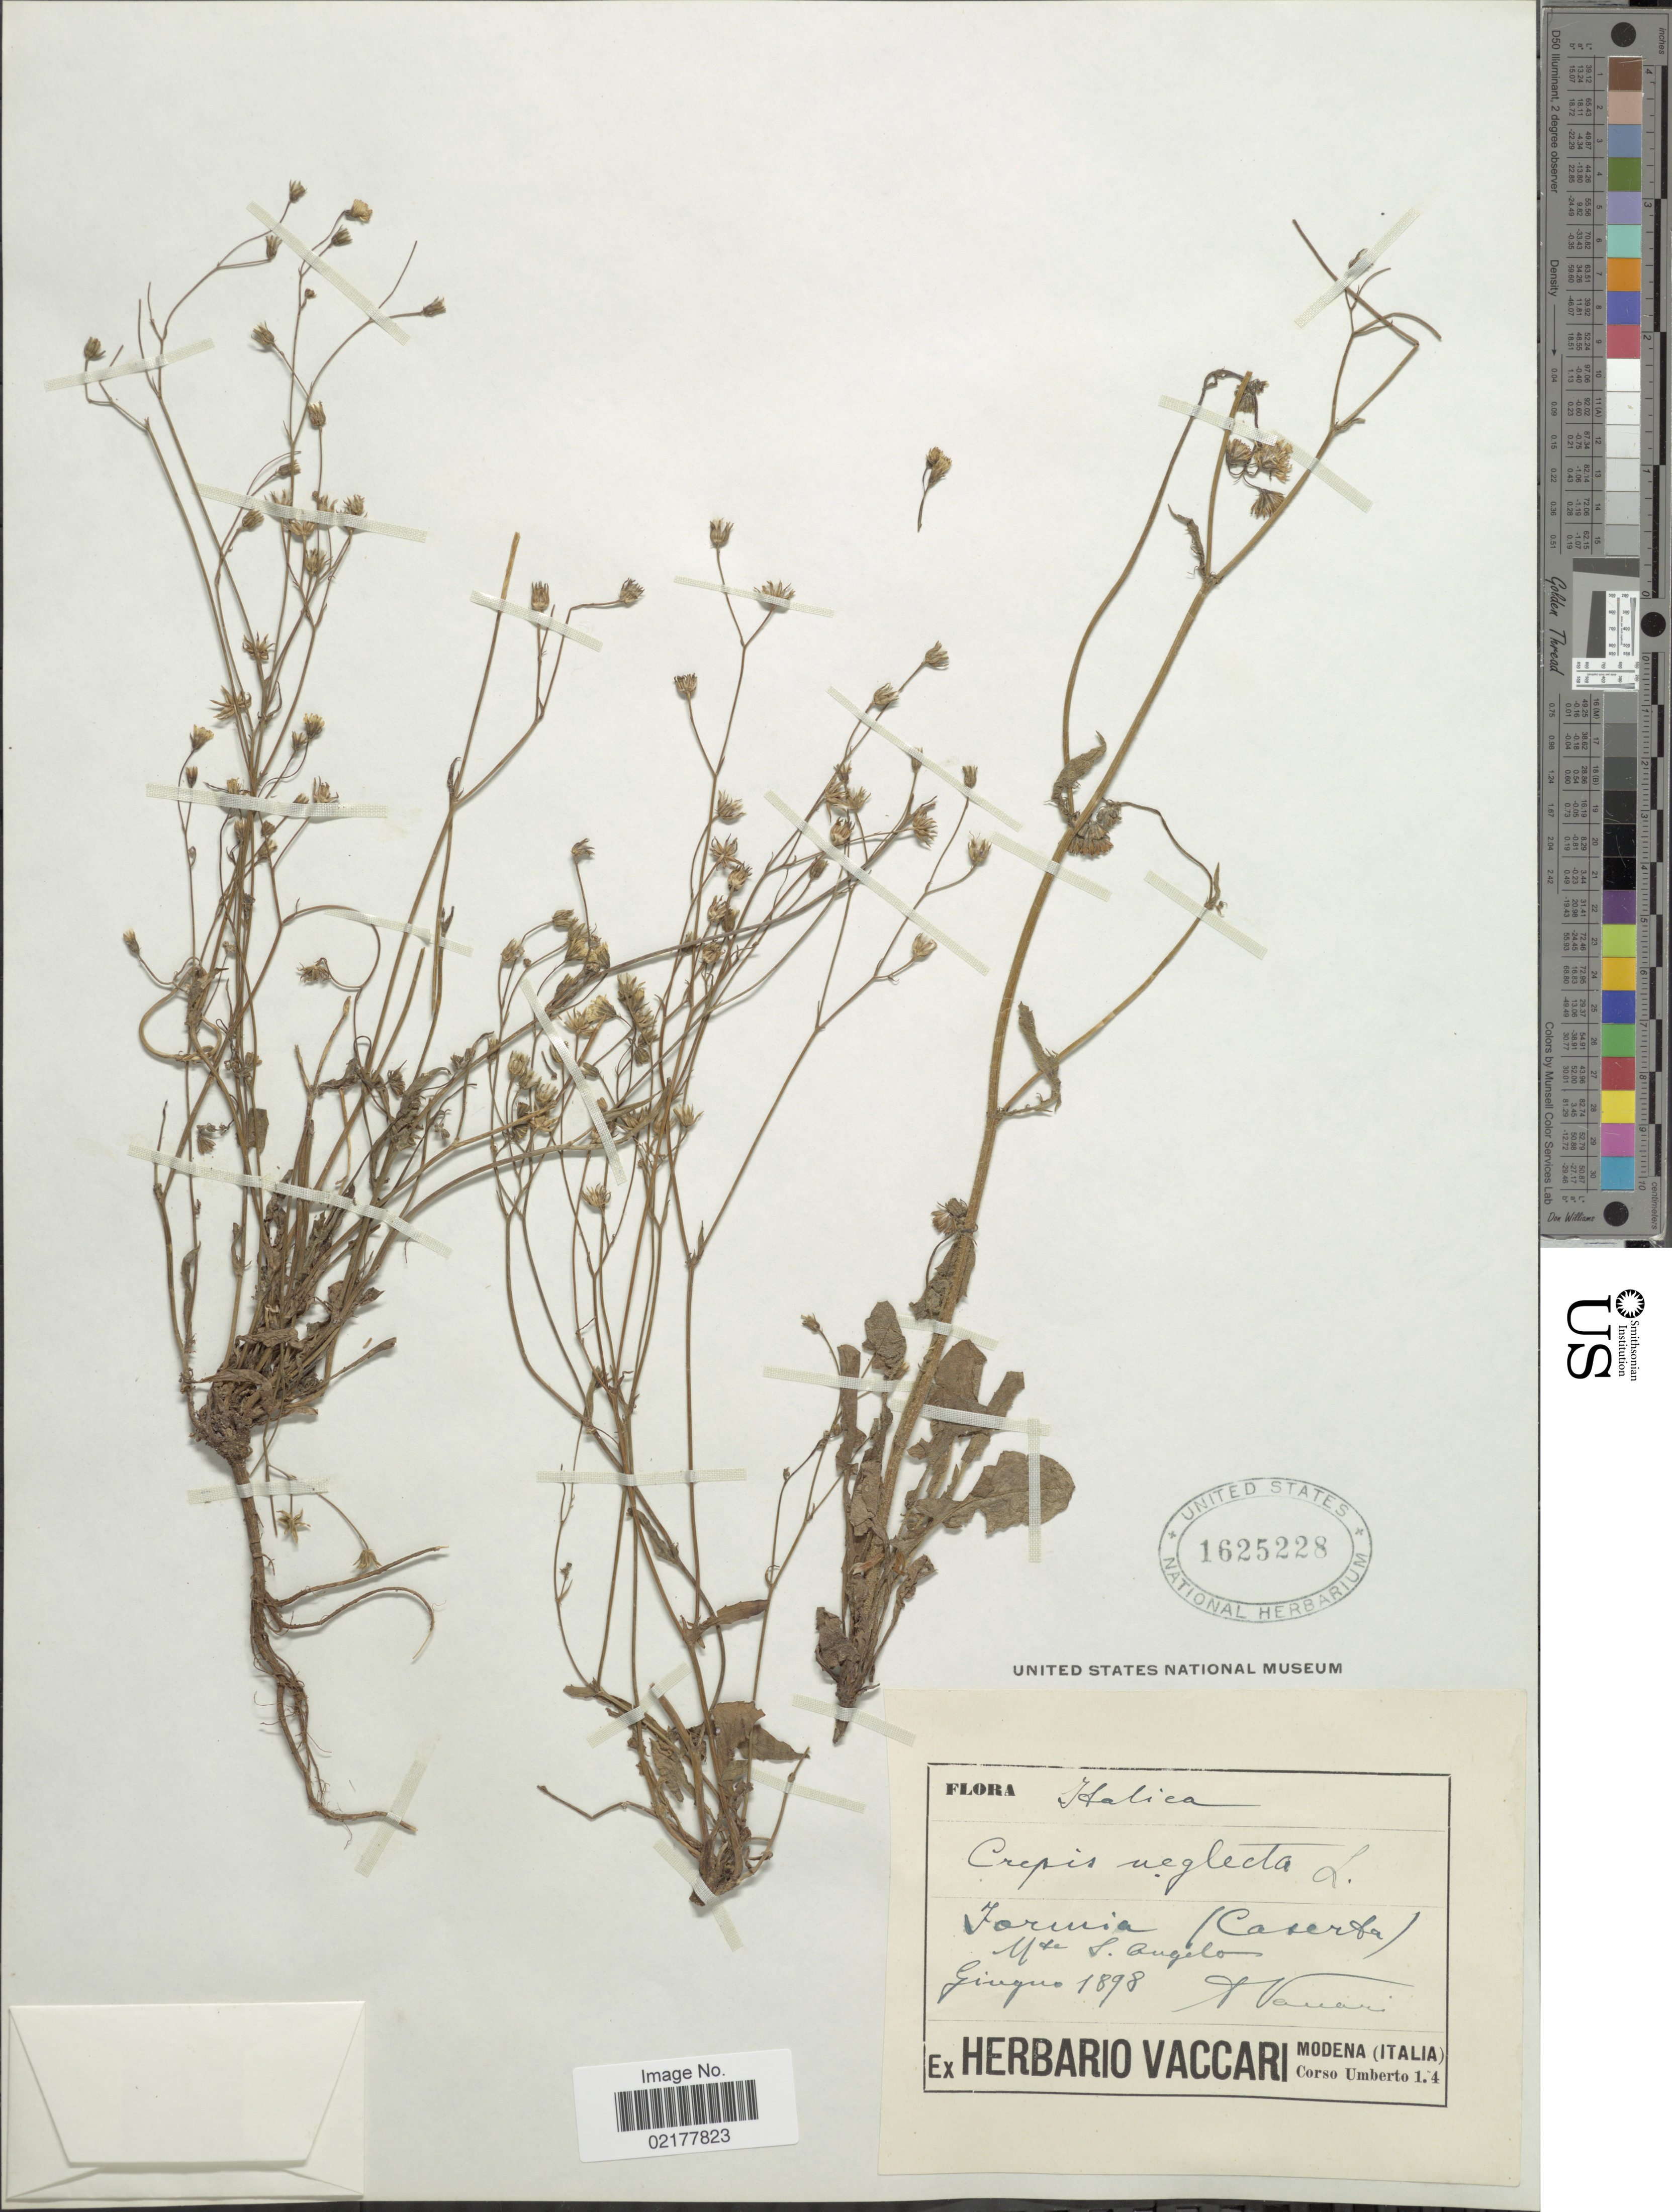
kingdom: Plantae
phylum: Tracheophyta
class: Magnoliopsida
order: Asterales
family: Asteraceae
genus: Crepis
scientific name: Crepis neglecta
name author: L.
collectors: A. Vaccari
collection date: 1898-06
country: Italy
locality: Torunia (Caserfa) [interpreted] Mte S, Angelo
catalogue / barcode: US 1625228